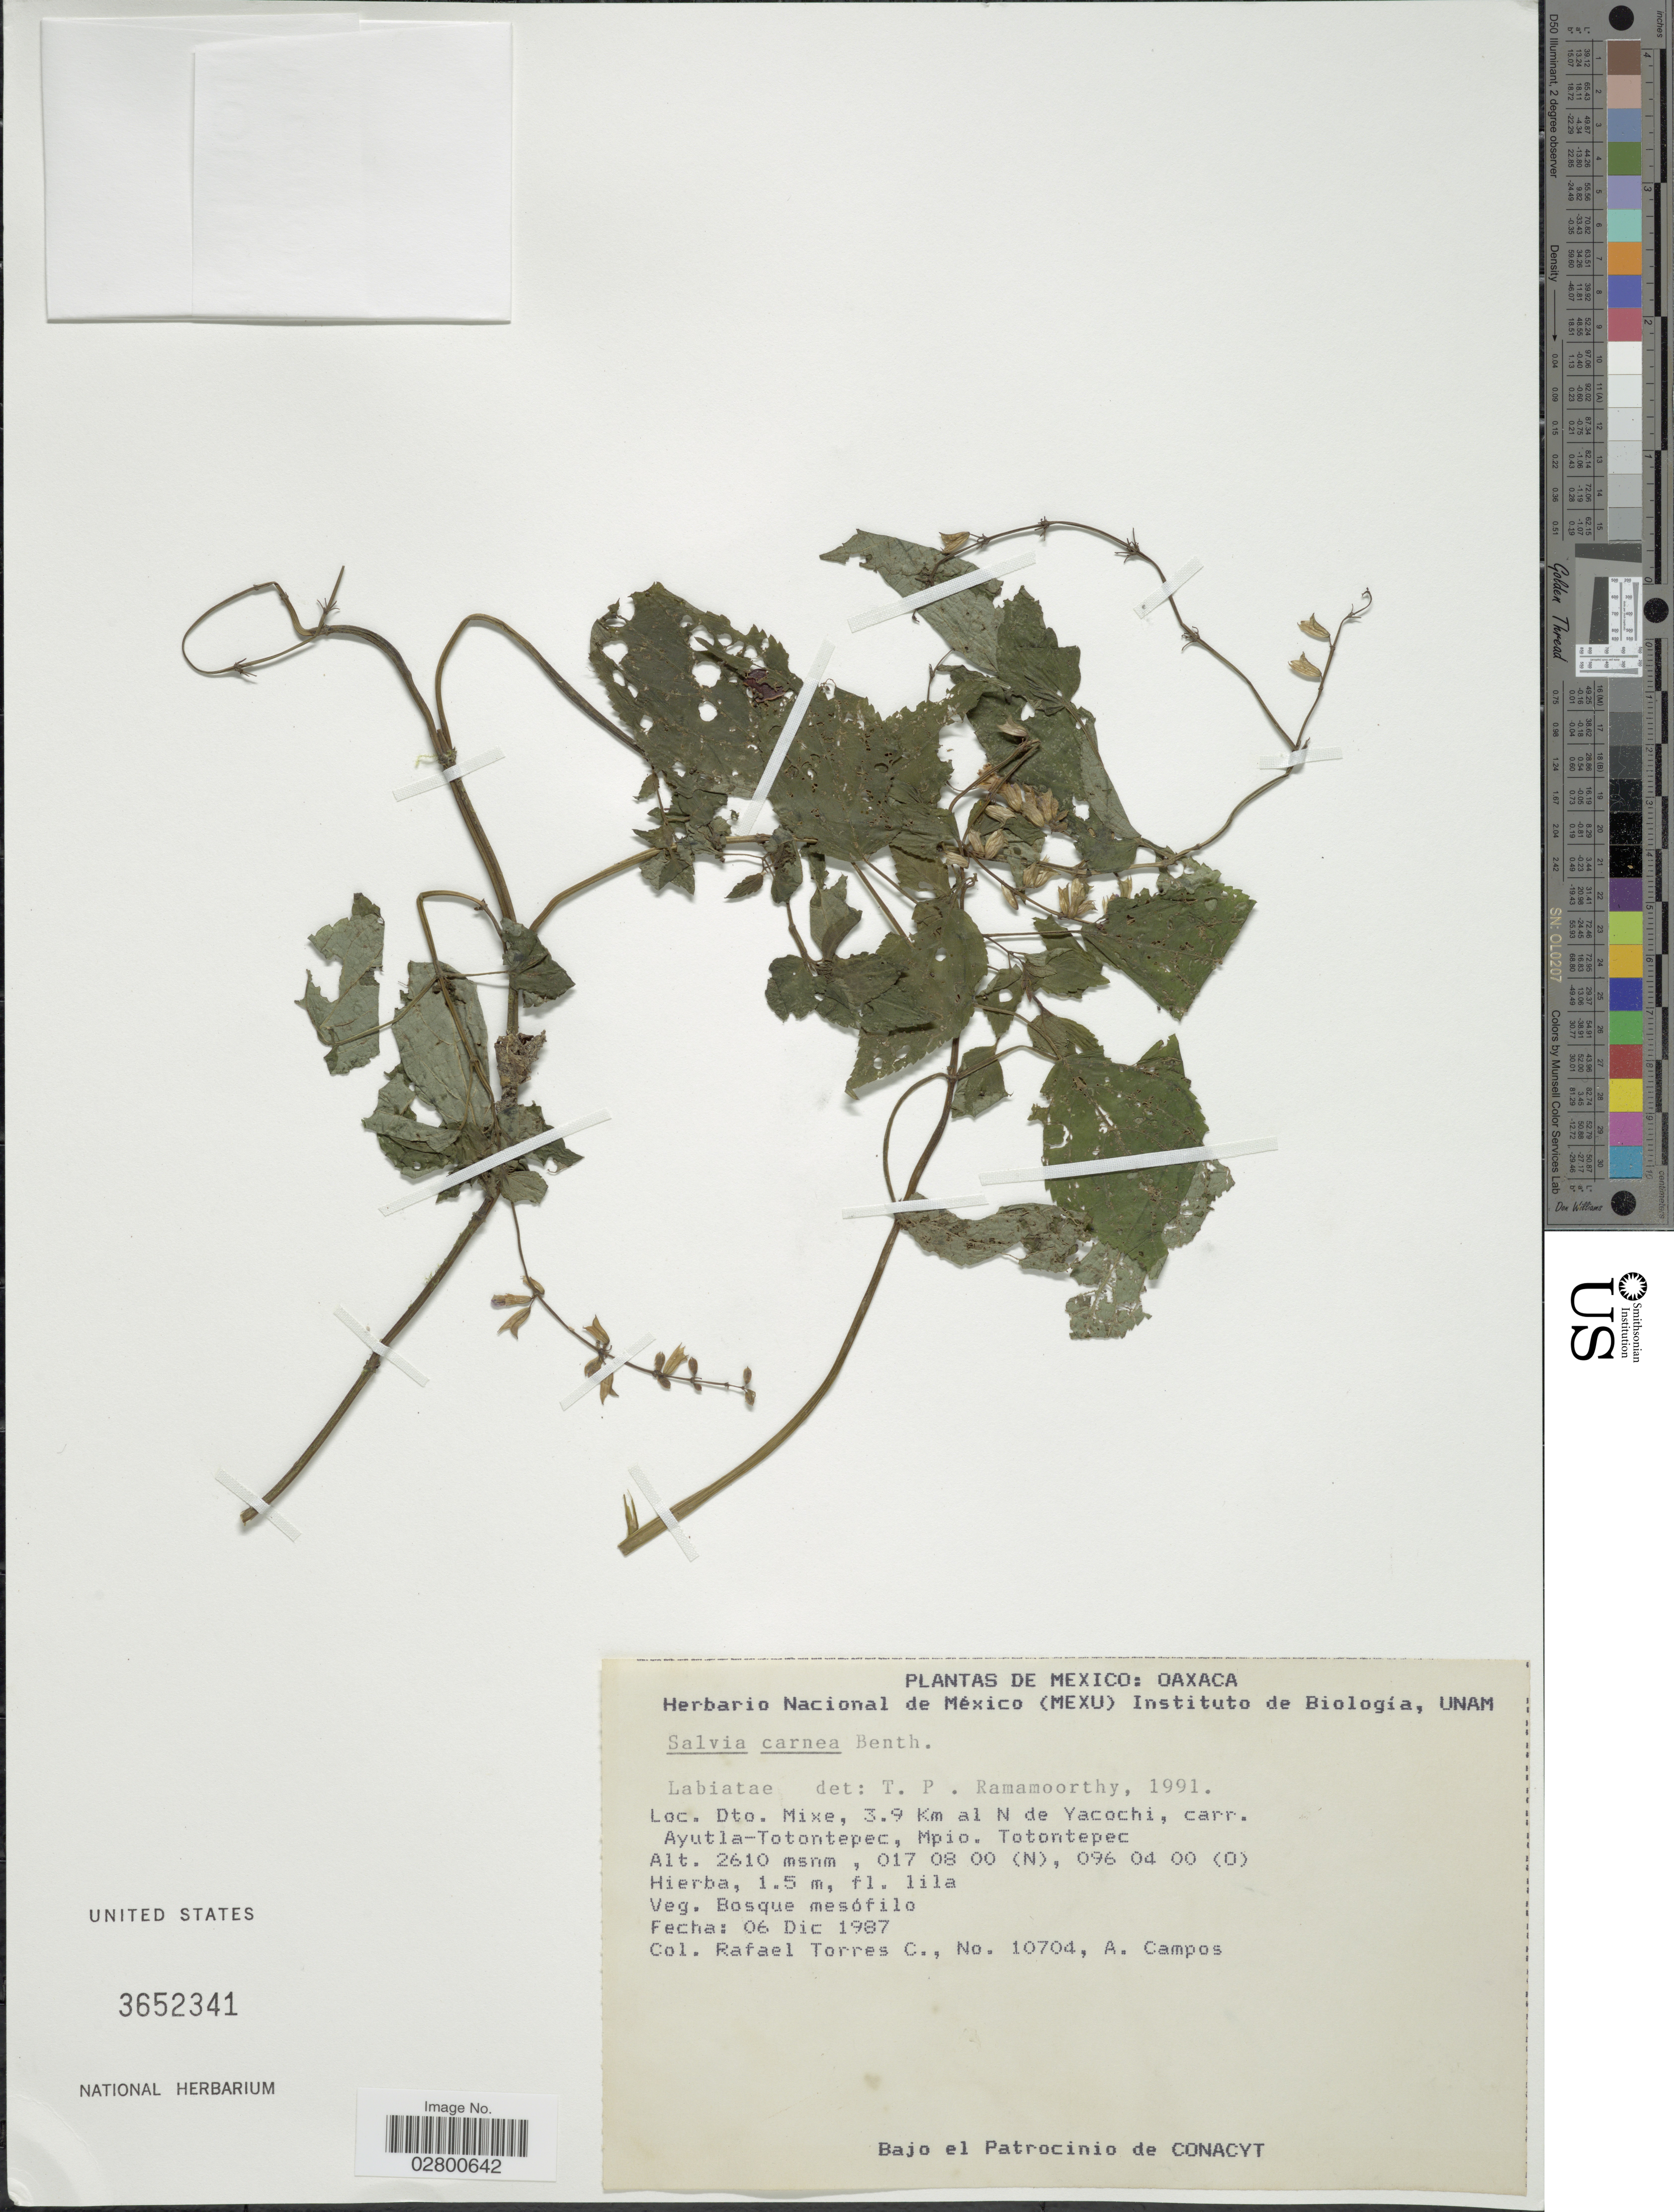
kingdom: Plantae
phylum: Tracheophyta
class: Magnoliopsida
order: Lamiales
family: Lamiaceae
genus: Salvia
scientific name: Salvia carnea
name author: Kunth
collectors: R. Torres C. & A. R. Campos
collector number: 10704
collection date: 1987-12-06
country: Mexico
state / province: Oaxaca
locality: Dto. Mixe, 3.9 km al N de Yacochi, carr. Ayutla-Totontepec, Mpio. Totontepec.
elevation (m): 2610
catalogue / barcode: US 3652341